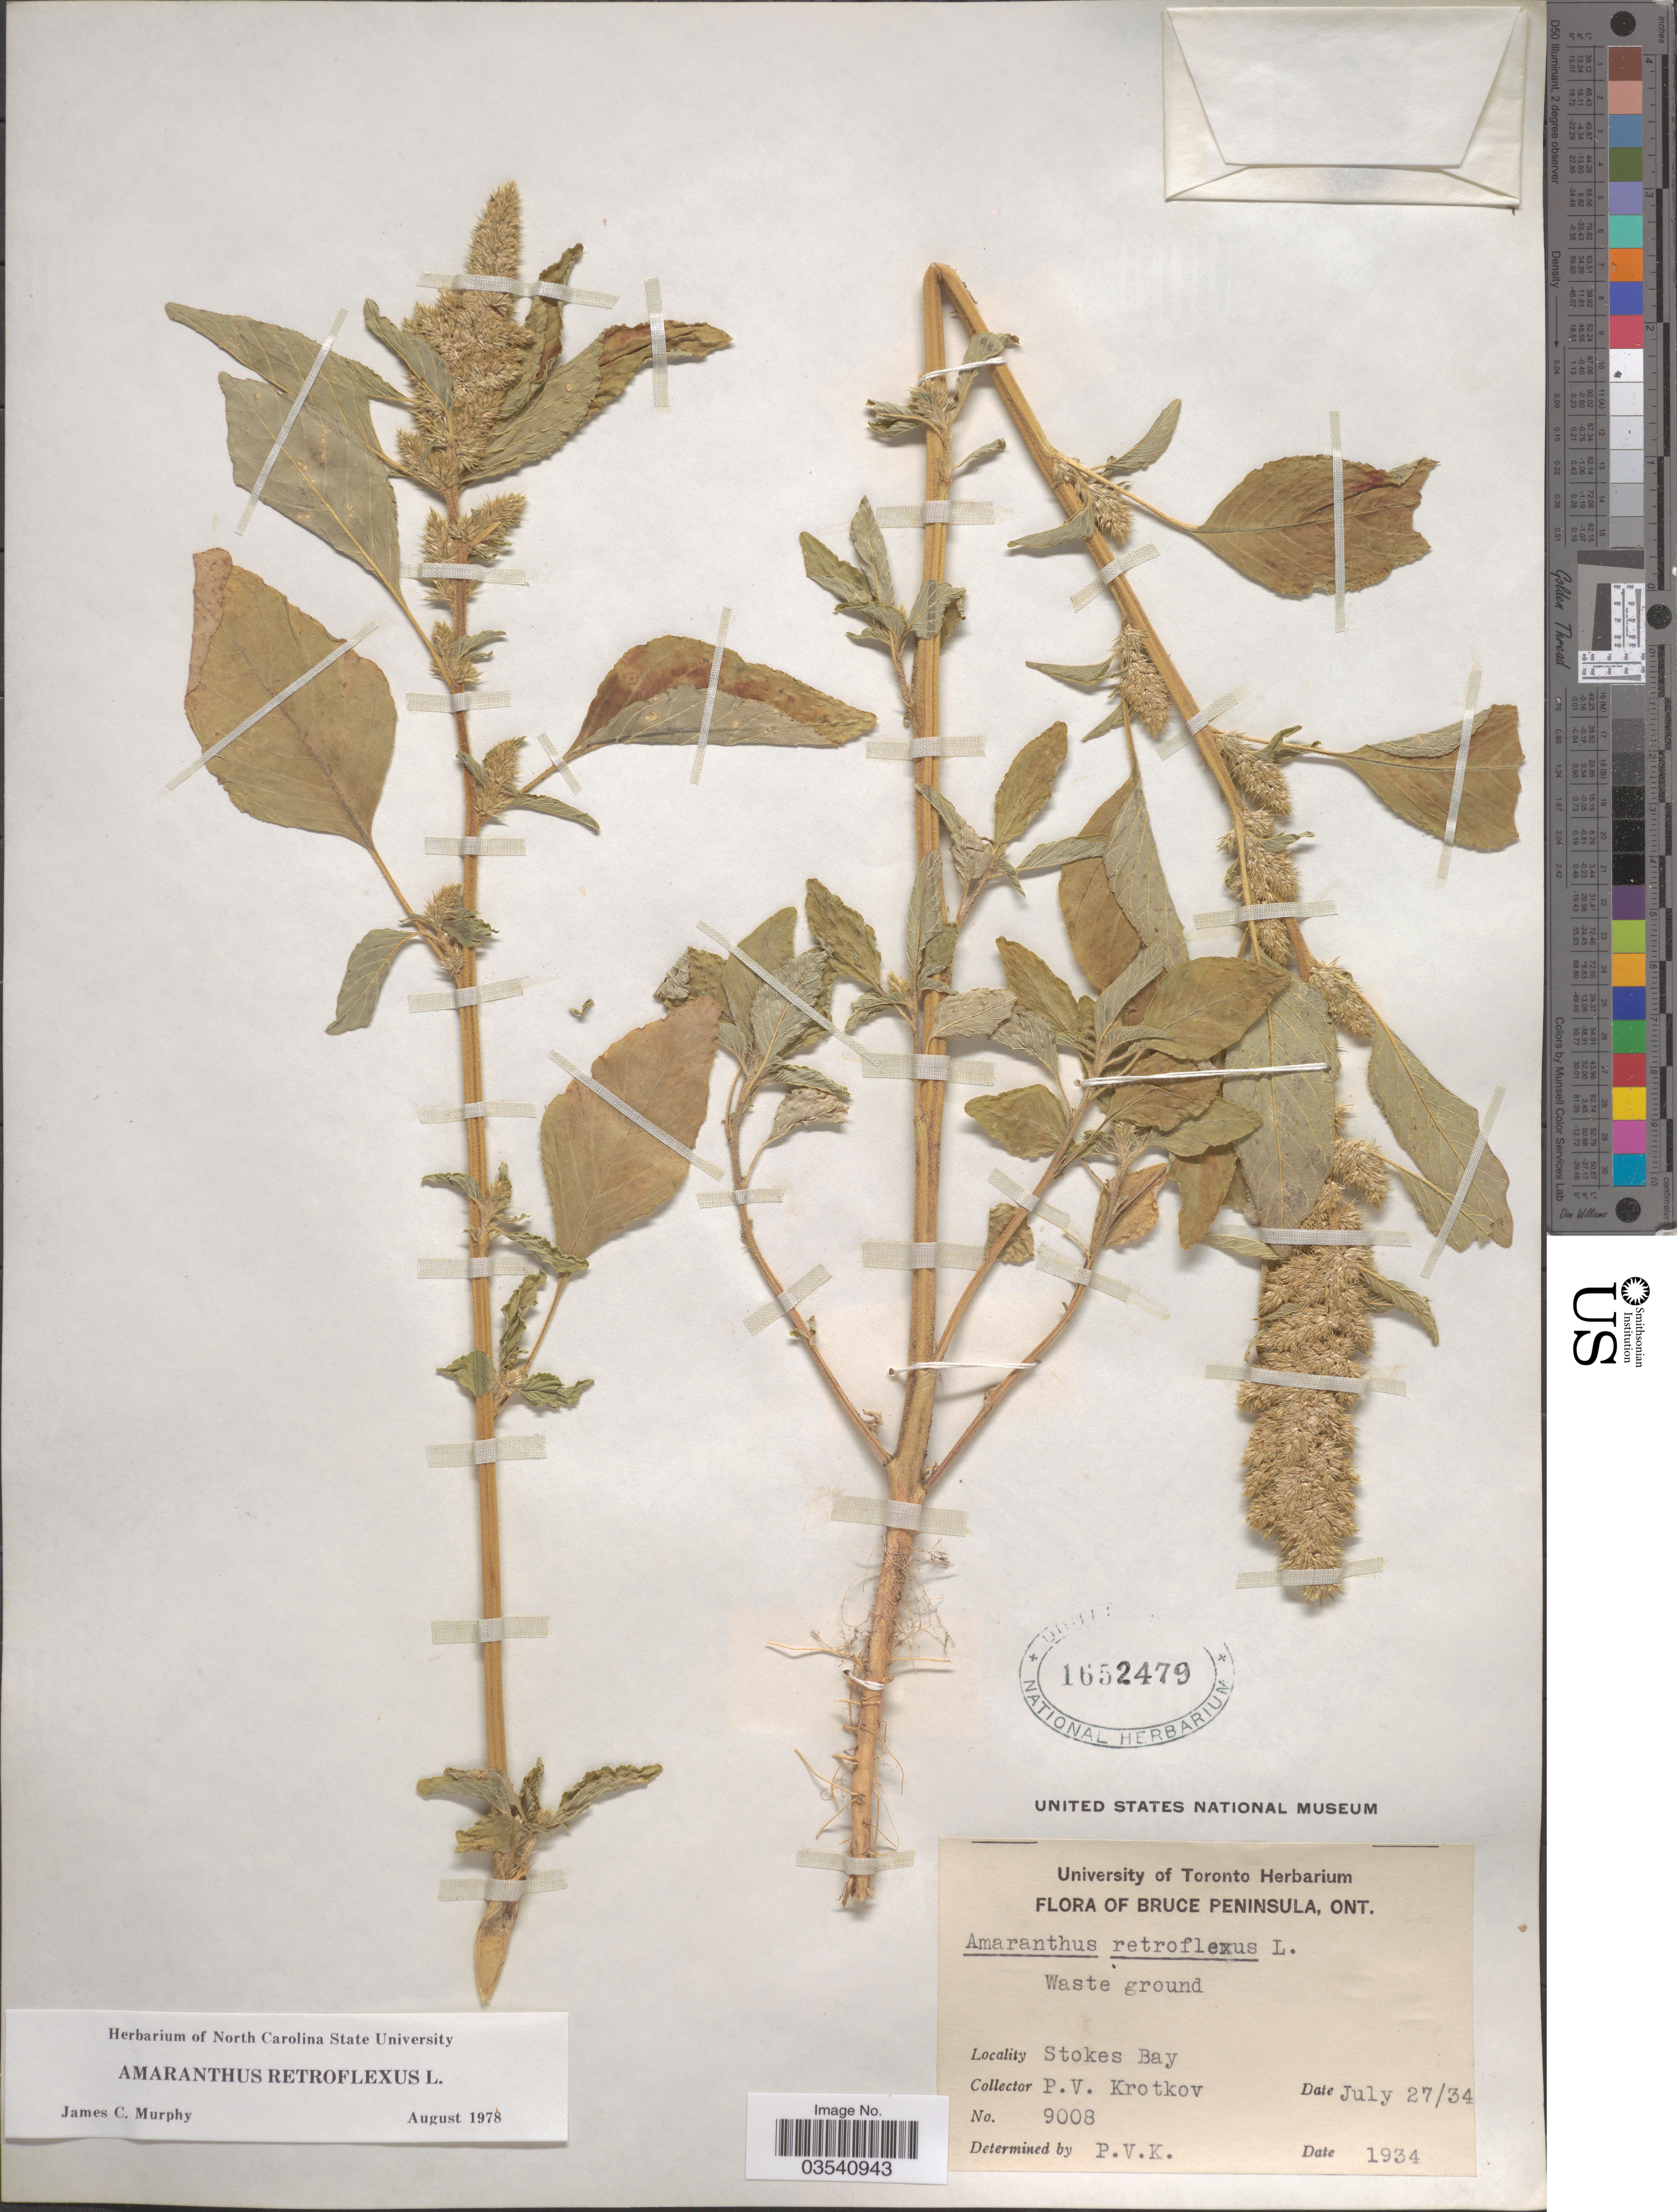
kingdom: Plantae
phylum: Tracheophyta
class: Magnoliopsida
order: Caryophyllales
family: Amaranthaceae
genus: Amaranthus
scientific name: Amaranthus retroflexus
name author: L.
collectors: P. V. Krotkov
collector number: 9008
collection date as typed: Transcribed d/m/y: 27/7/34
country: Canada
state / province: Ontario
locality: Bruce Peninsula. Stokes Bay.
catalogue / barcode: US 1652479